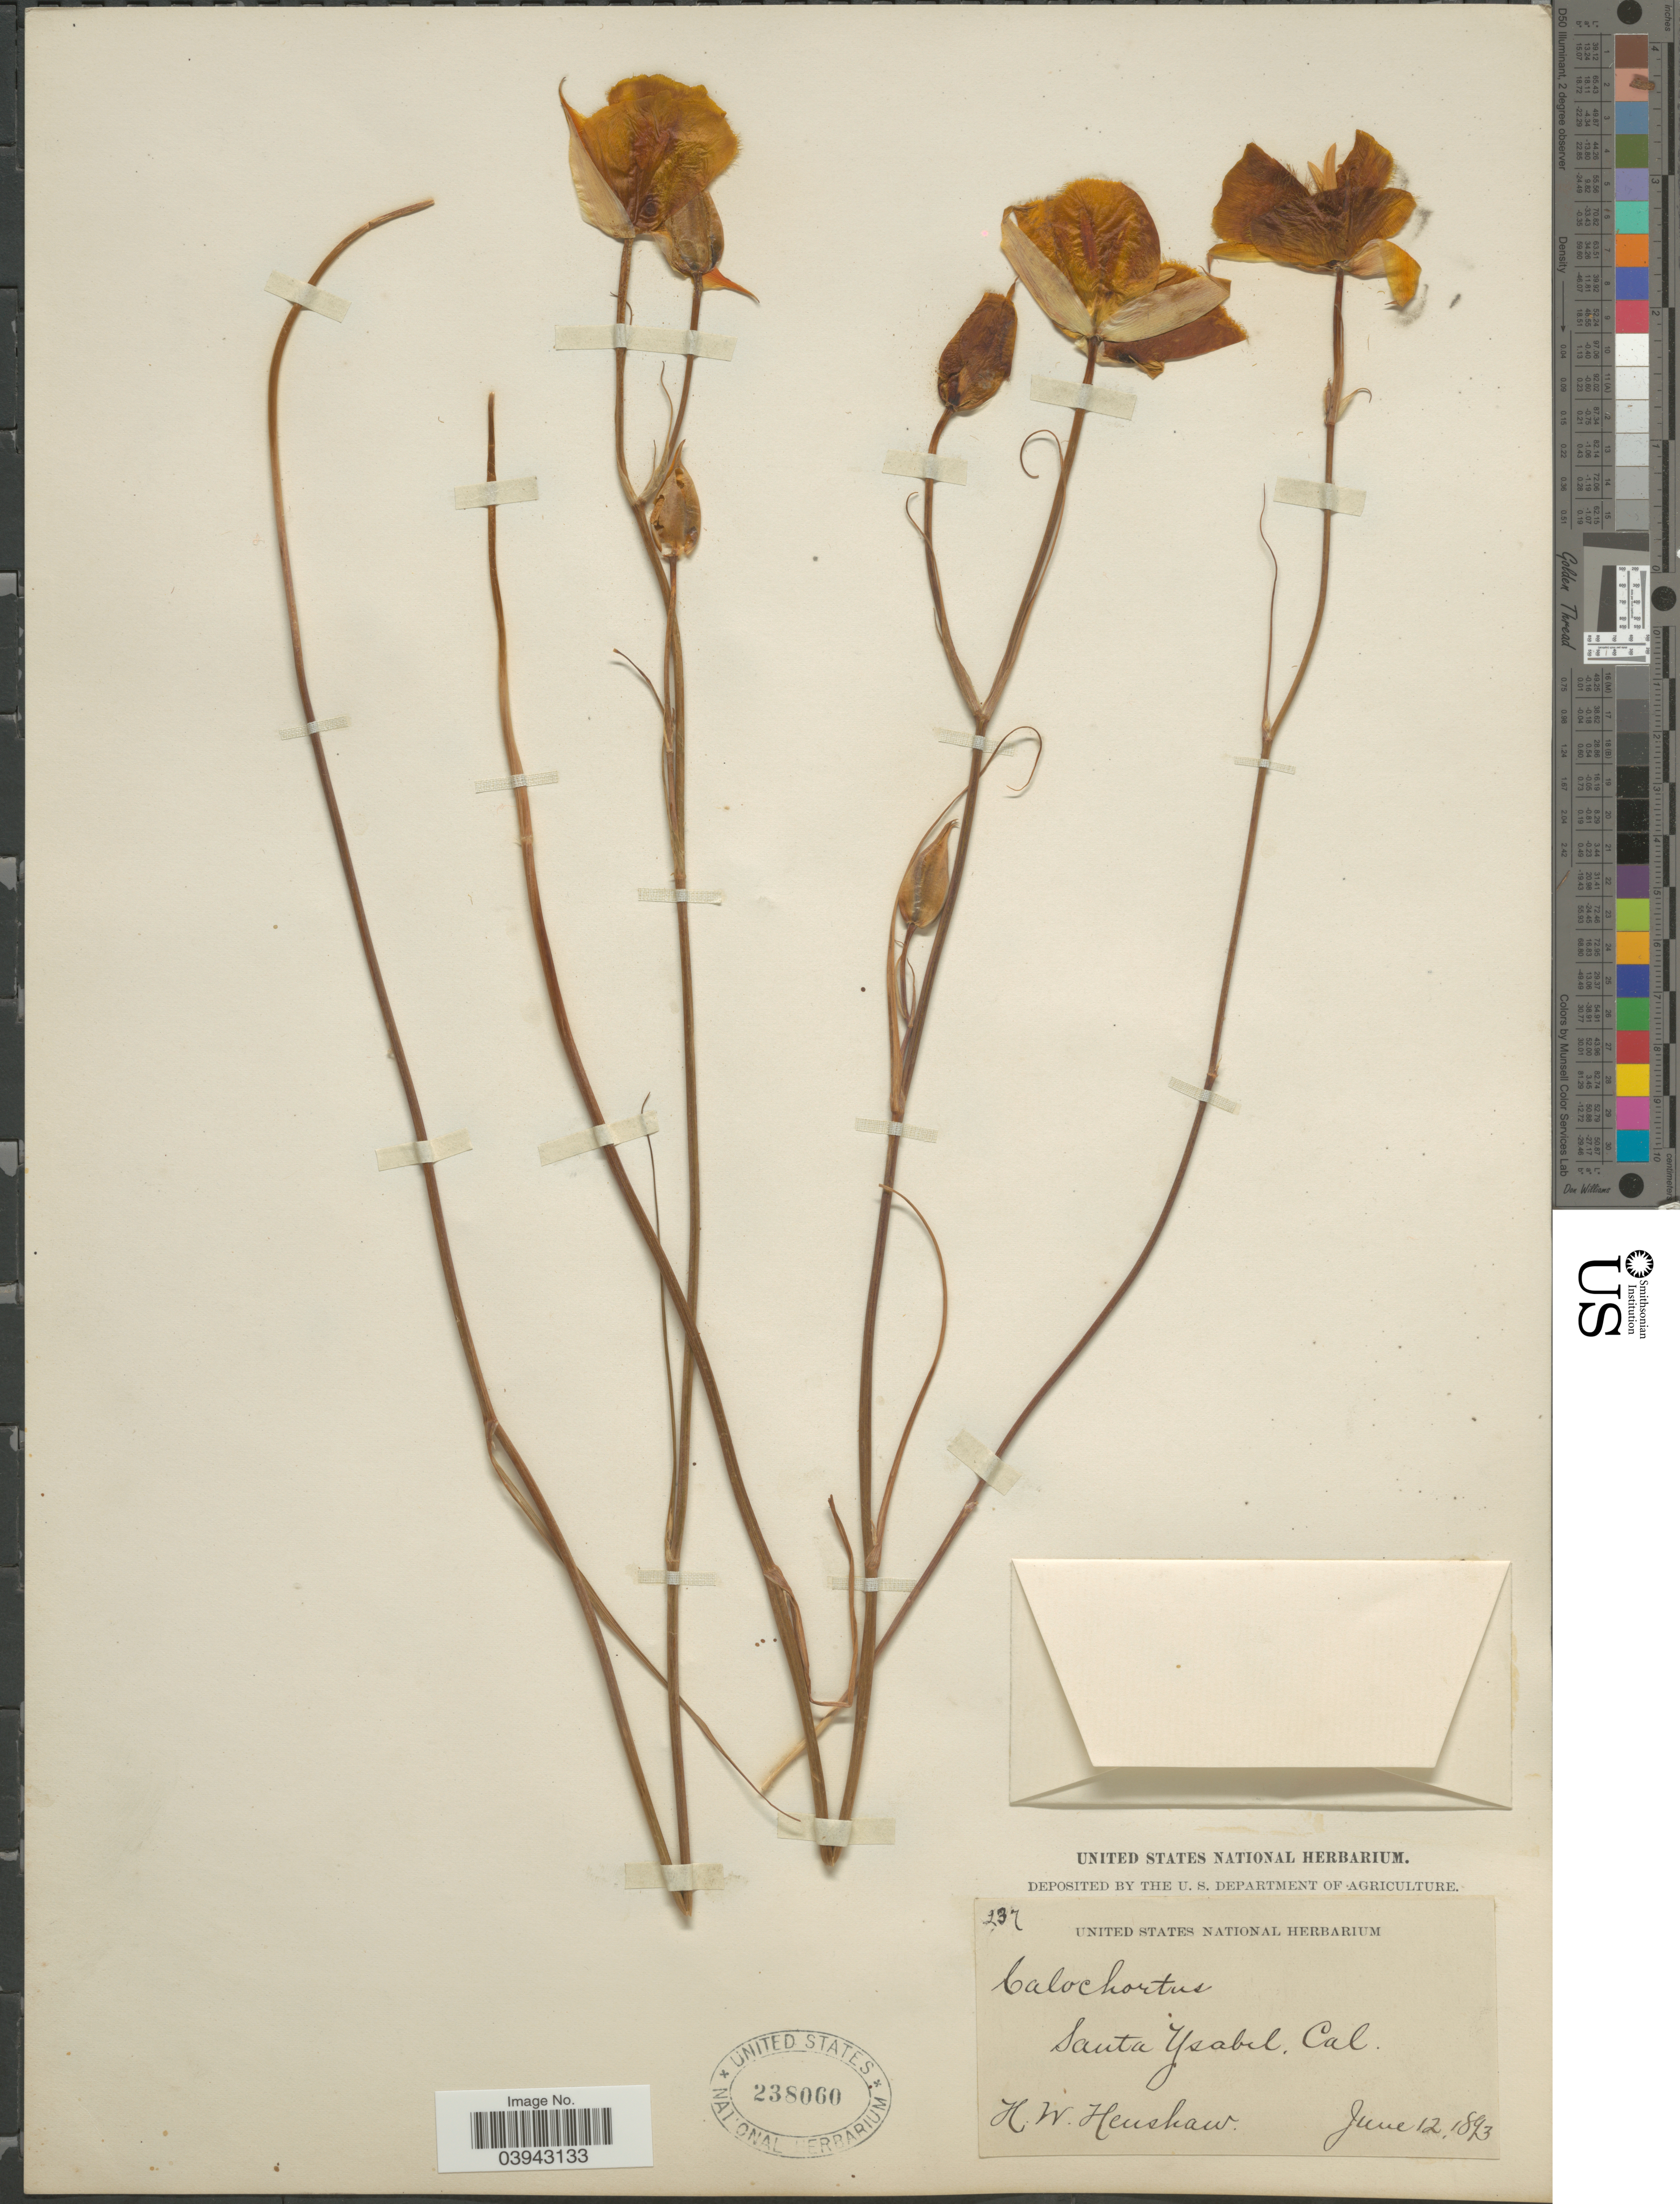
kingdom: Plantae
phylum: Tracheophyta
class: Liliopsida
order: Liliales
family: Liliaceae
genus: Calochortus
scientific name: Calochortus sp.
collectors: H. Henshaw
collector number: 237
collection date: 1893-06-12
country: United States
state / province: California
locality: Santa Ysabel.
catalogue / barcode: US 238060